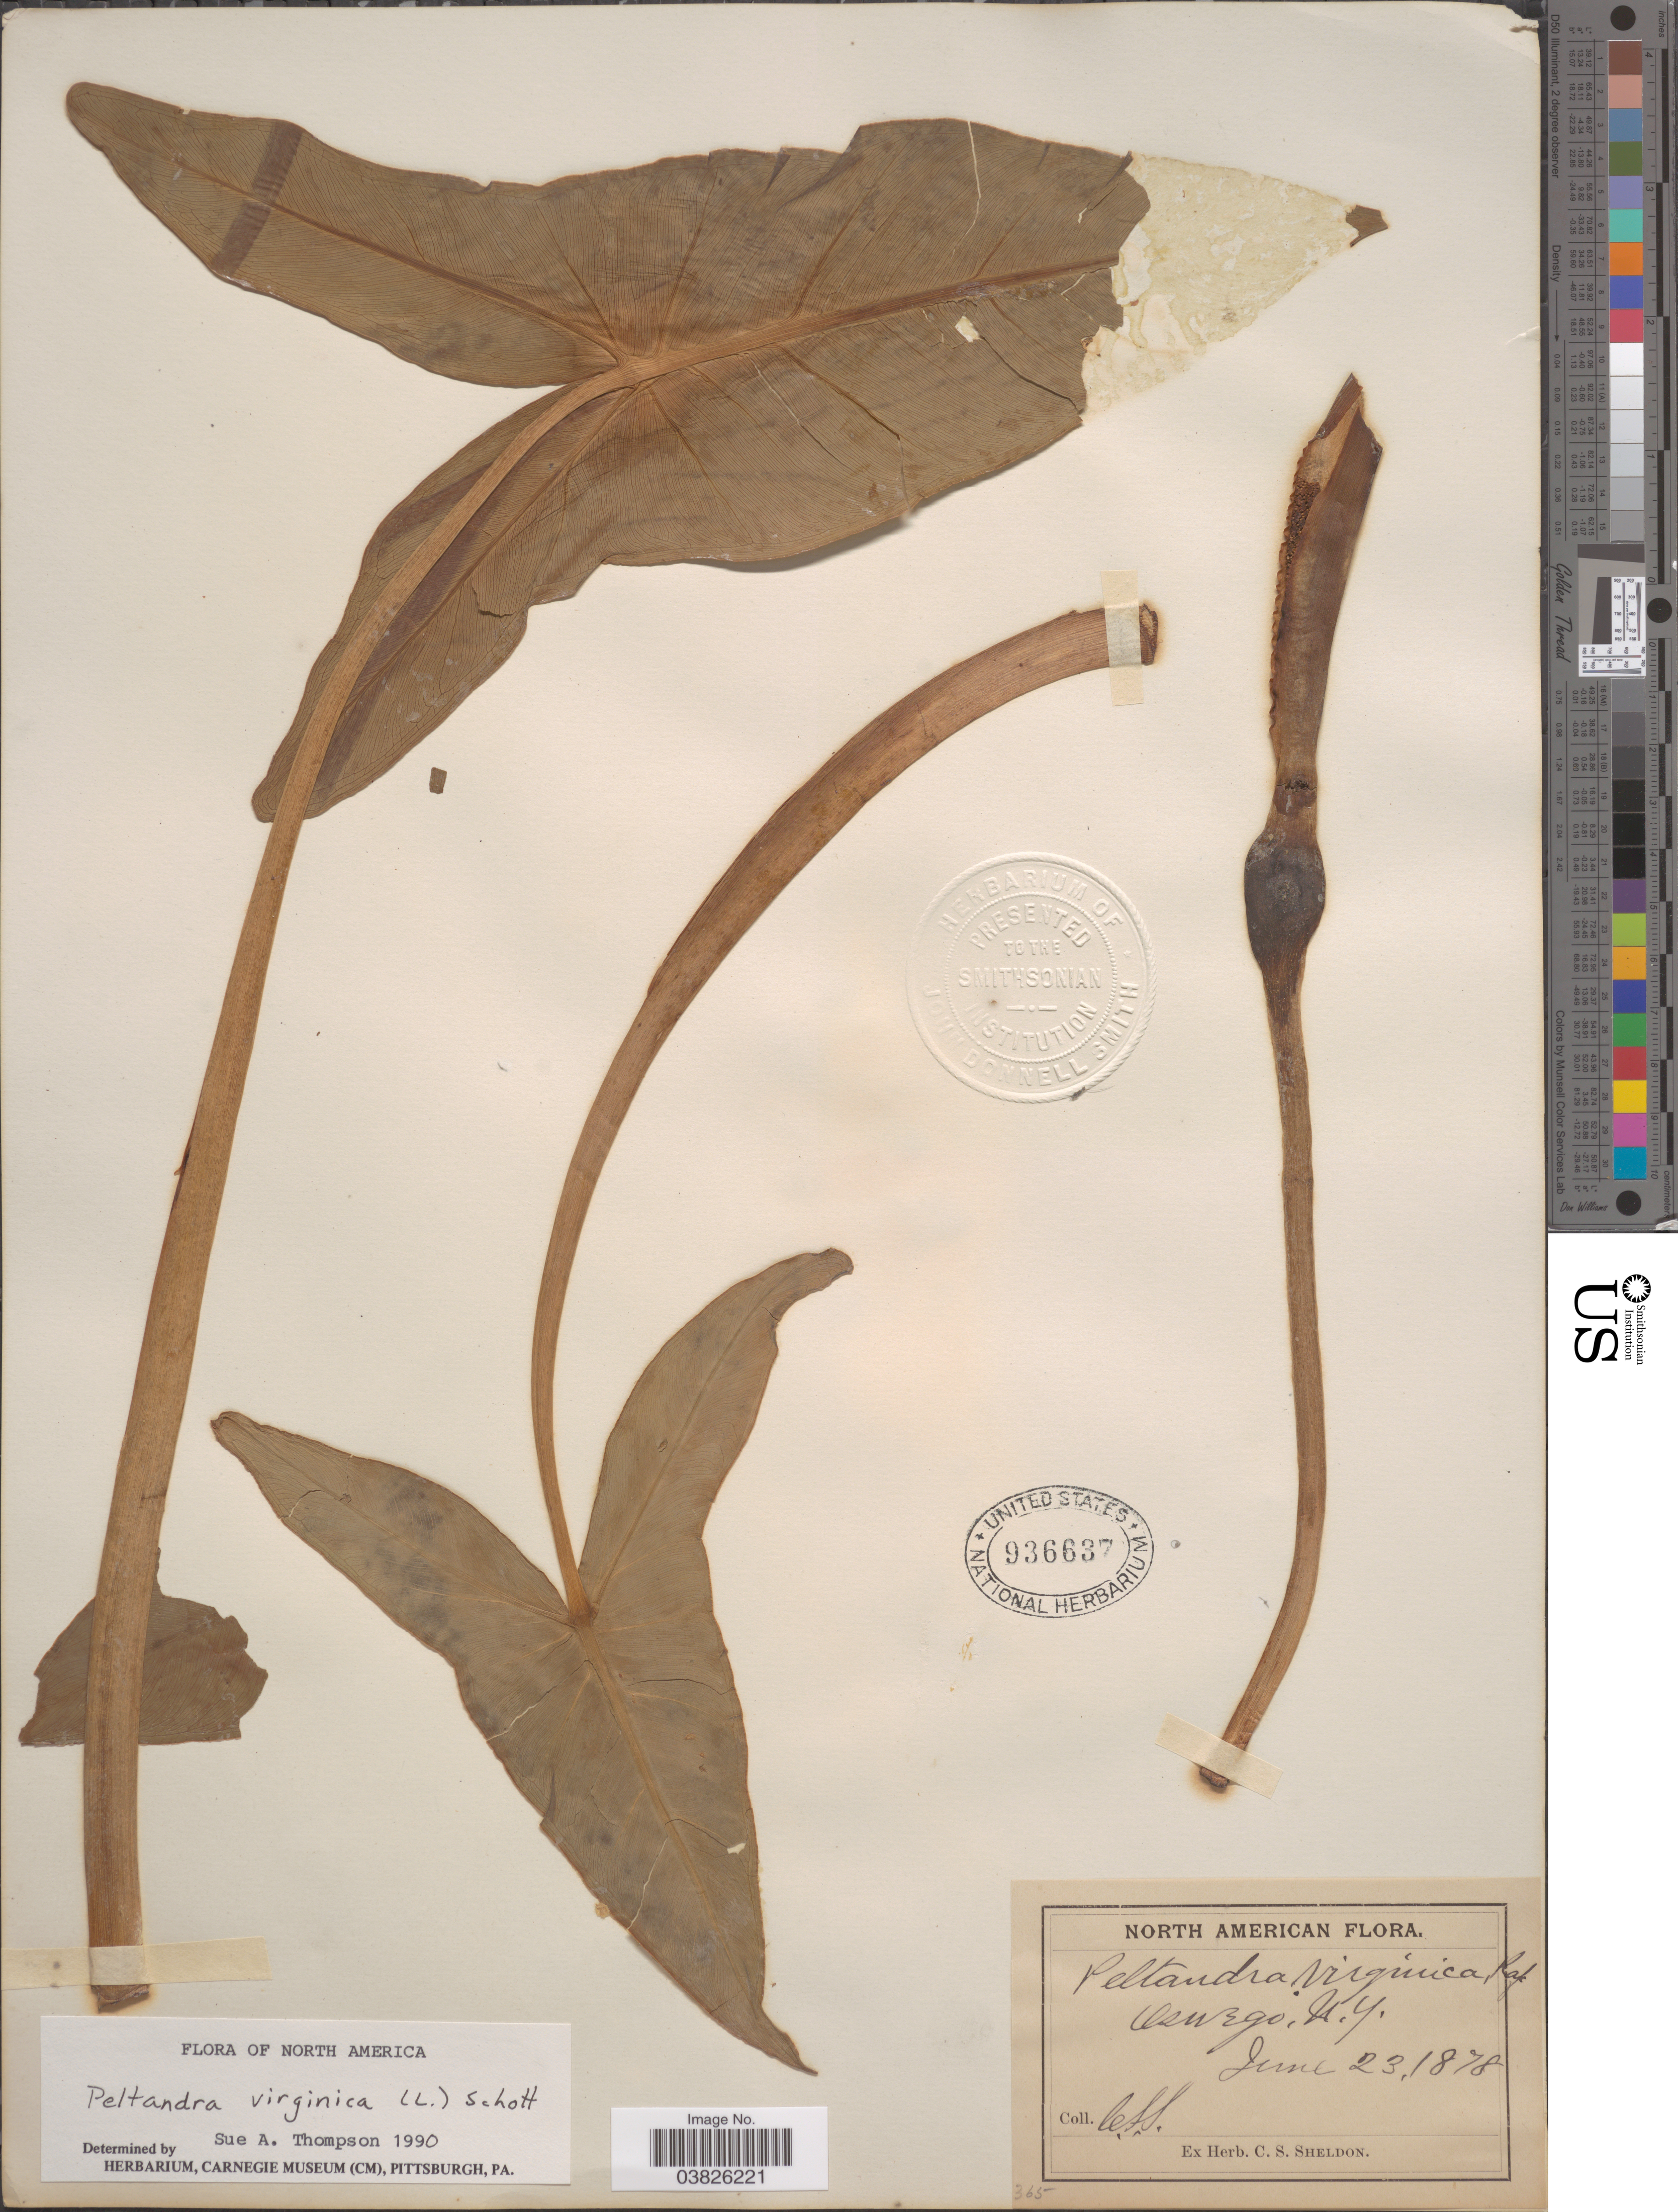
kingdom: Plantae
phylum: Tracheophyta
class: Liliopsida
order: Alismatales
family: Araceae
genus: Peltandra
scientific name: Peltandra virginica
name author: (L.) Schott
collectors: C. S. Sheldon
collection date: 1878-06-23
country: United States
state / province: New York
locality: Oswego.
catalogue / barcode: US 936637